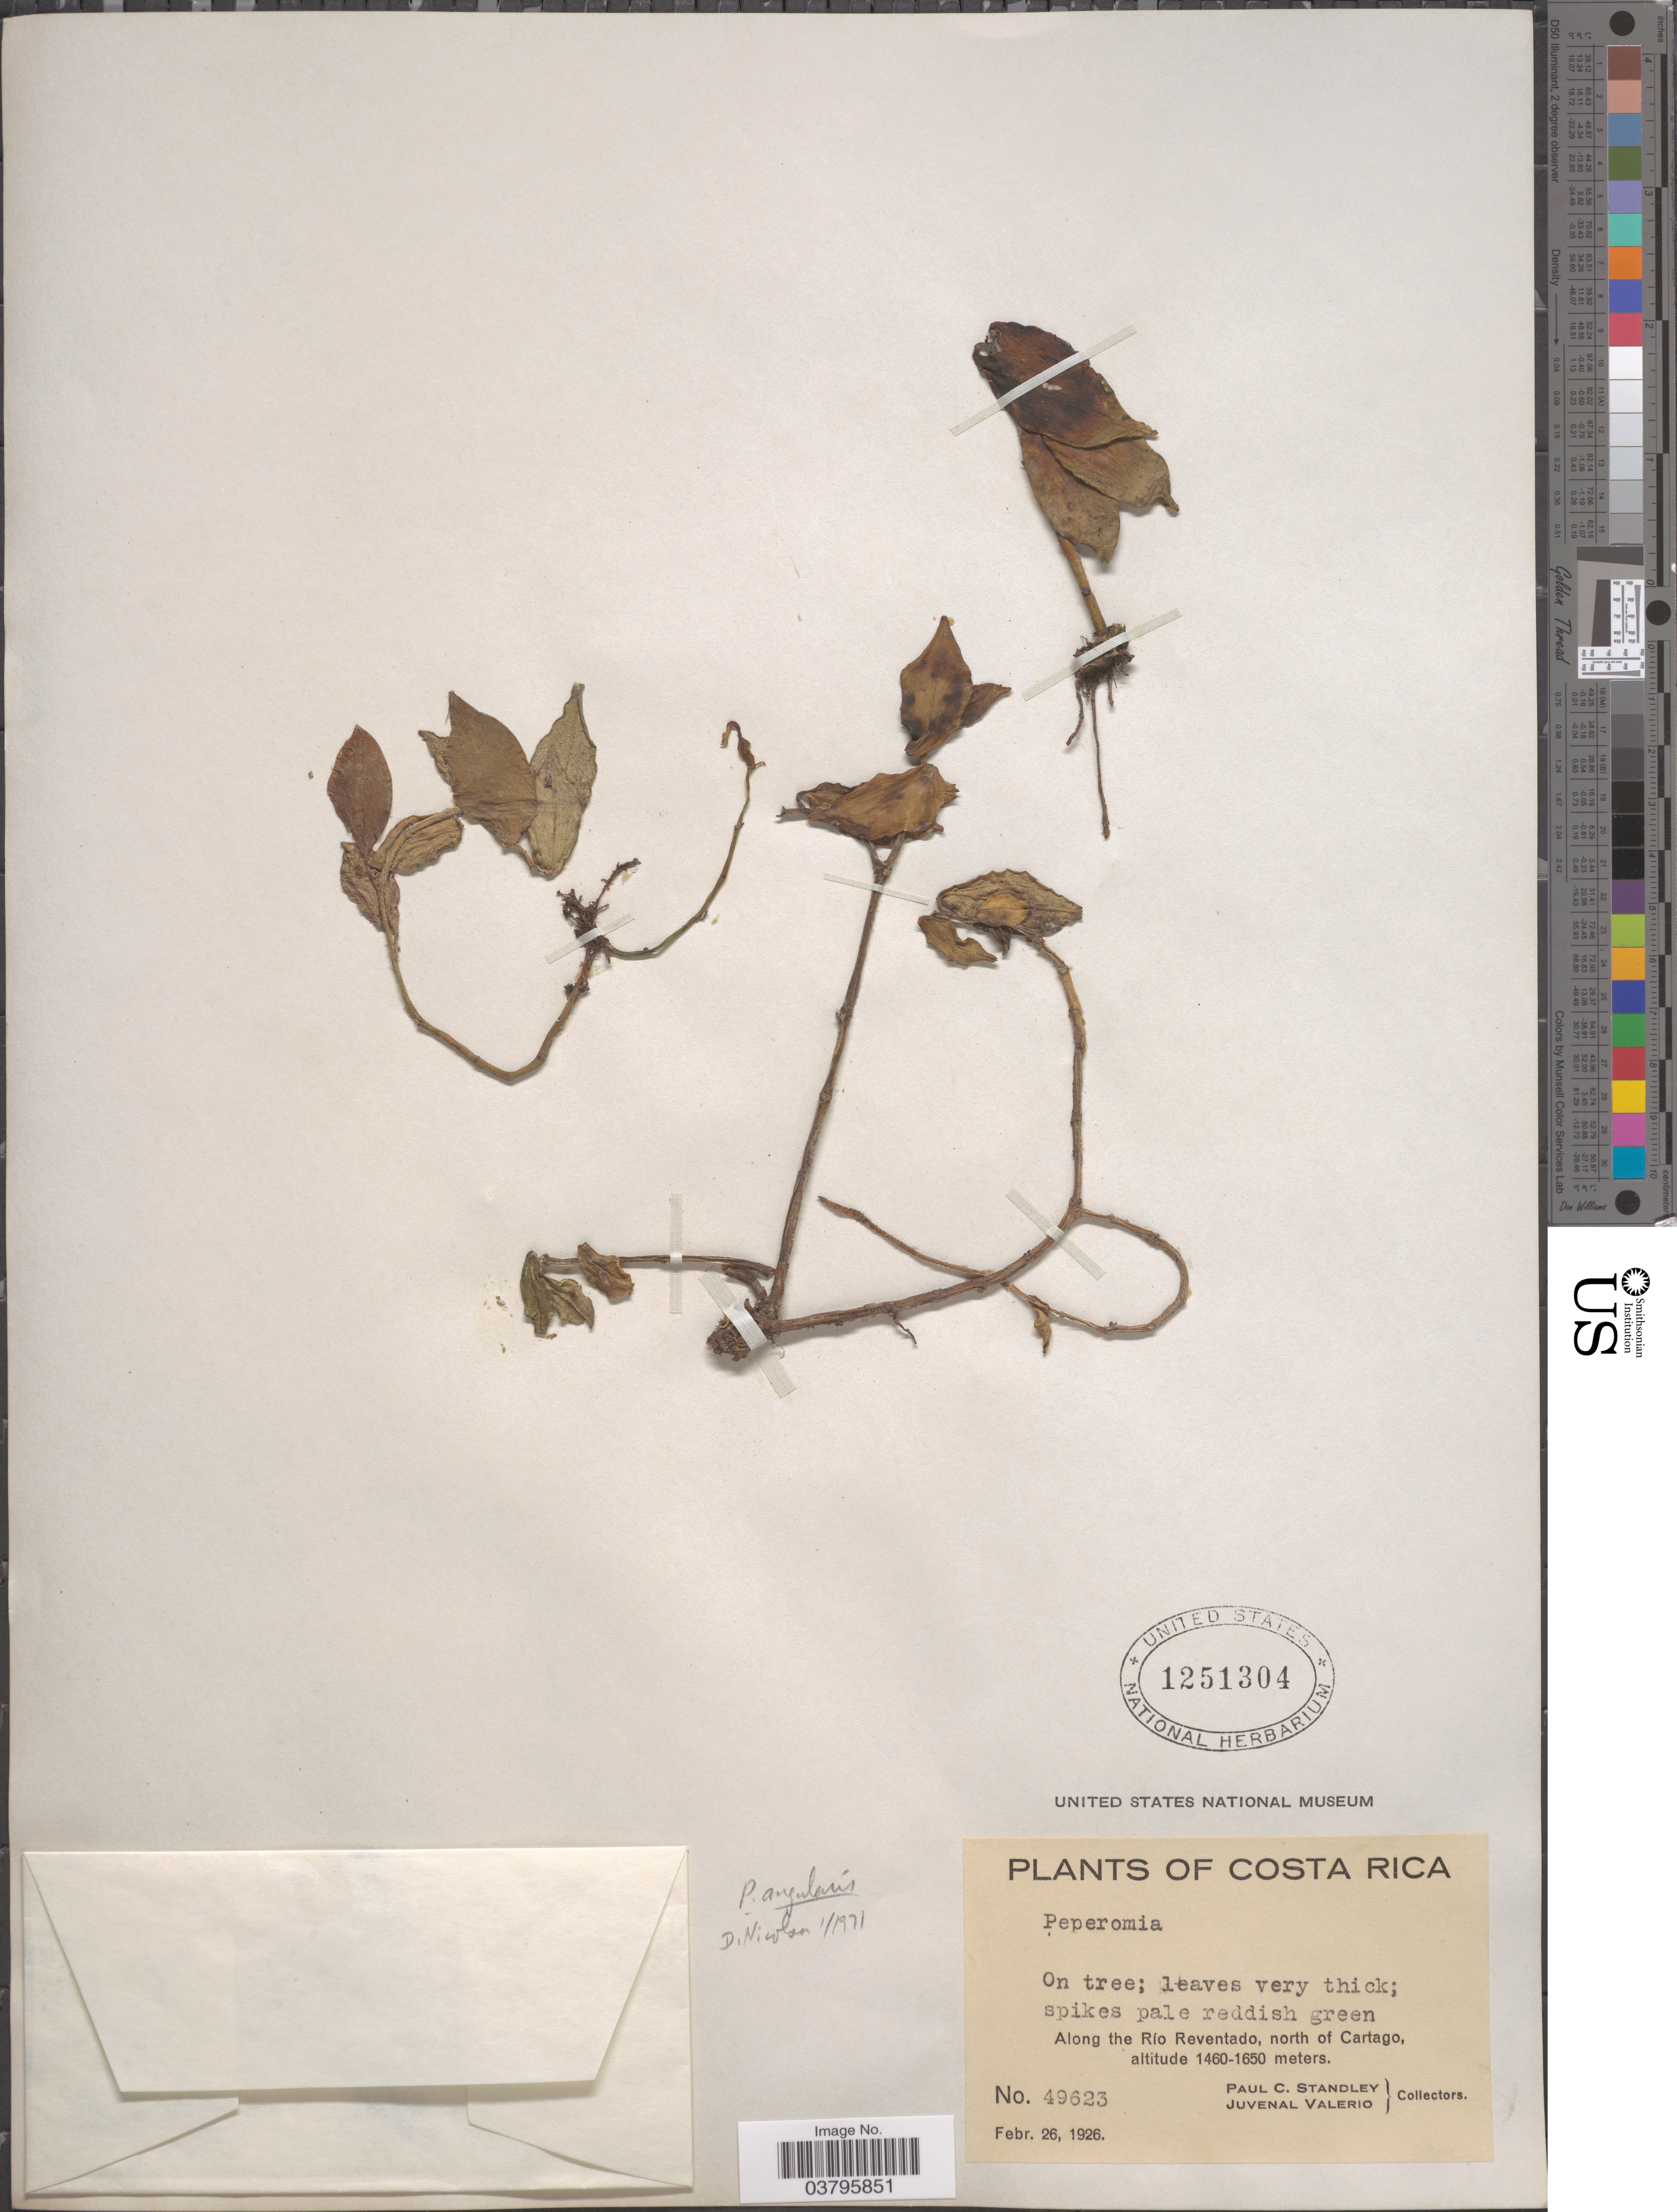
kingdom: Plantae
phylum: Tracheophyta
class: Magnoliopsida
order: Piperales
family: Piperaceae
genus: Peperomia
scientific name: Peperomia san-joseana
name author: C. DC.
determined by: Jiménez, José Estaban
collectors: P. C. Standley & J. Valerio R.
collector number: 49623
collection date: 1926-02-26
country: Costa Rica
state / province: Cartago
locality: Along the Río Reventado, north of Cartago.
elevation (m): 1460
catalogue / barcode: US 1251304